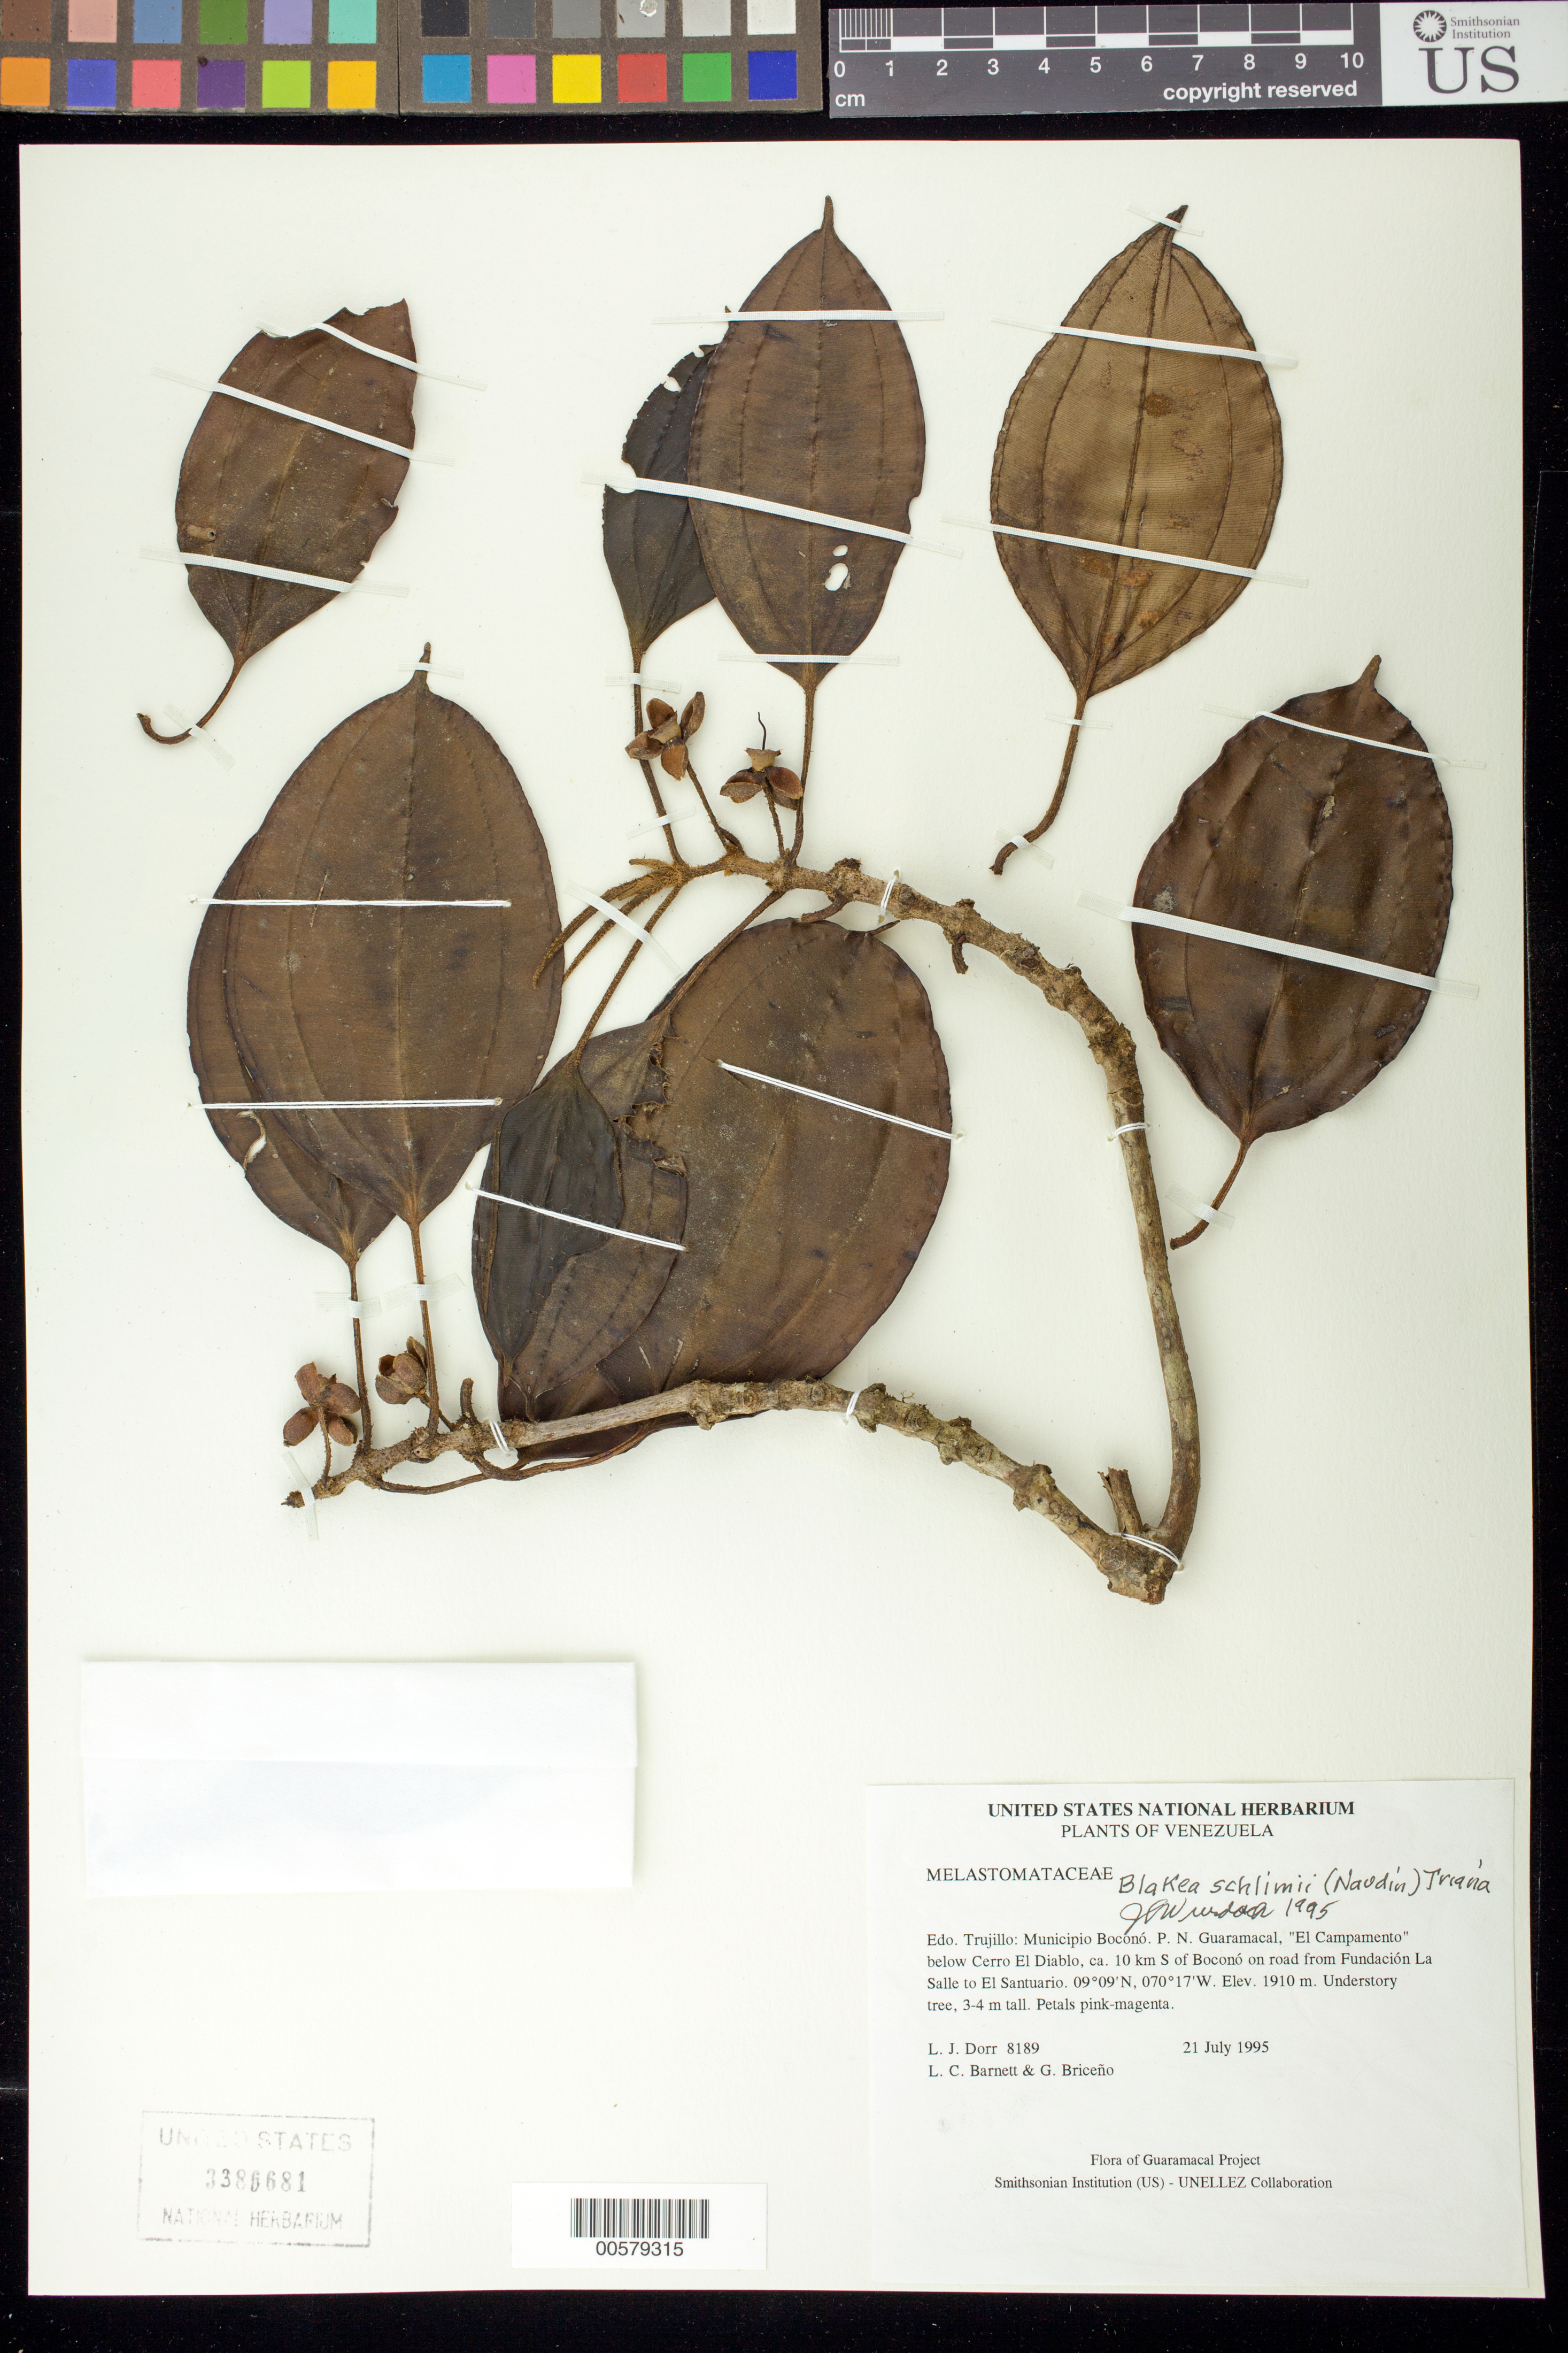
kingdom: Plantae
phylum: Tracheophyta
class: Magnoliopsida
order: Myrtales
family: Melastomataceae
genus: Blakea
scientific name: Blakea schlimii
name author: (Naudin) Triana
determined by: Wurdack, John J., (US), US (UNITED STATES)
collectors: L. J. Dorr, L. C. Barnett & G. Briceño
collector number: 8189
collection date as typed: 21 Jul 1995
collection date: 1995-07-21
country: Venezuela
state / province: Trujillo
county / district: Boconó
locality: Parque Nacional Guaramacal, "El Campamento" below Cerro El Diablo, ca. 10 km S of Boconó on road from Fundación La Salle to El Santuario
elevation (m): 1910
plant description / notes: PORT, US, VEN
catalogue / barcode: US 3386681